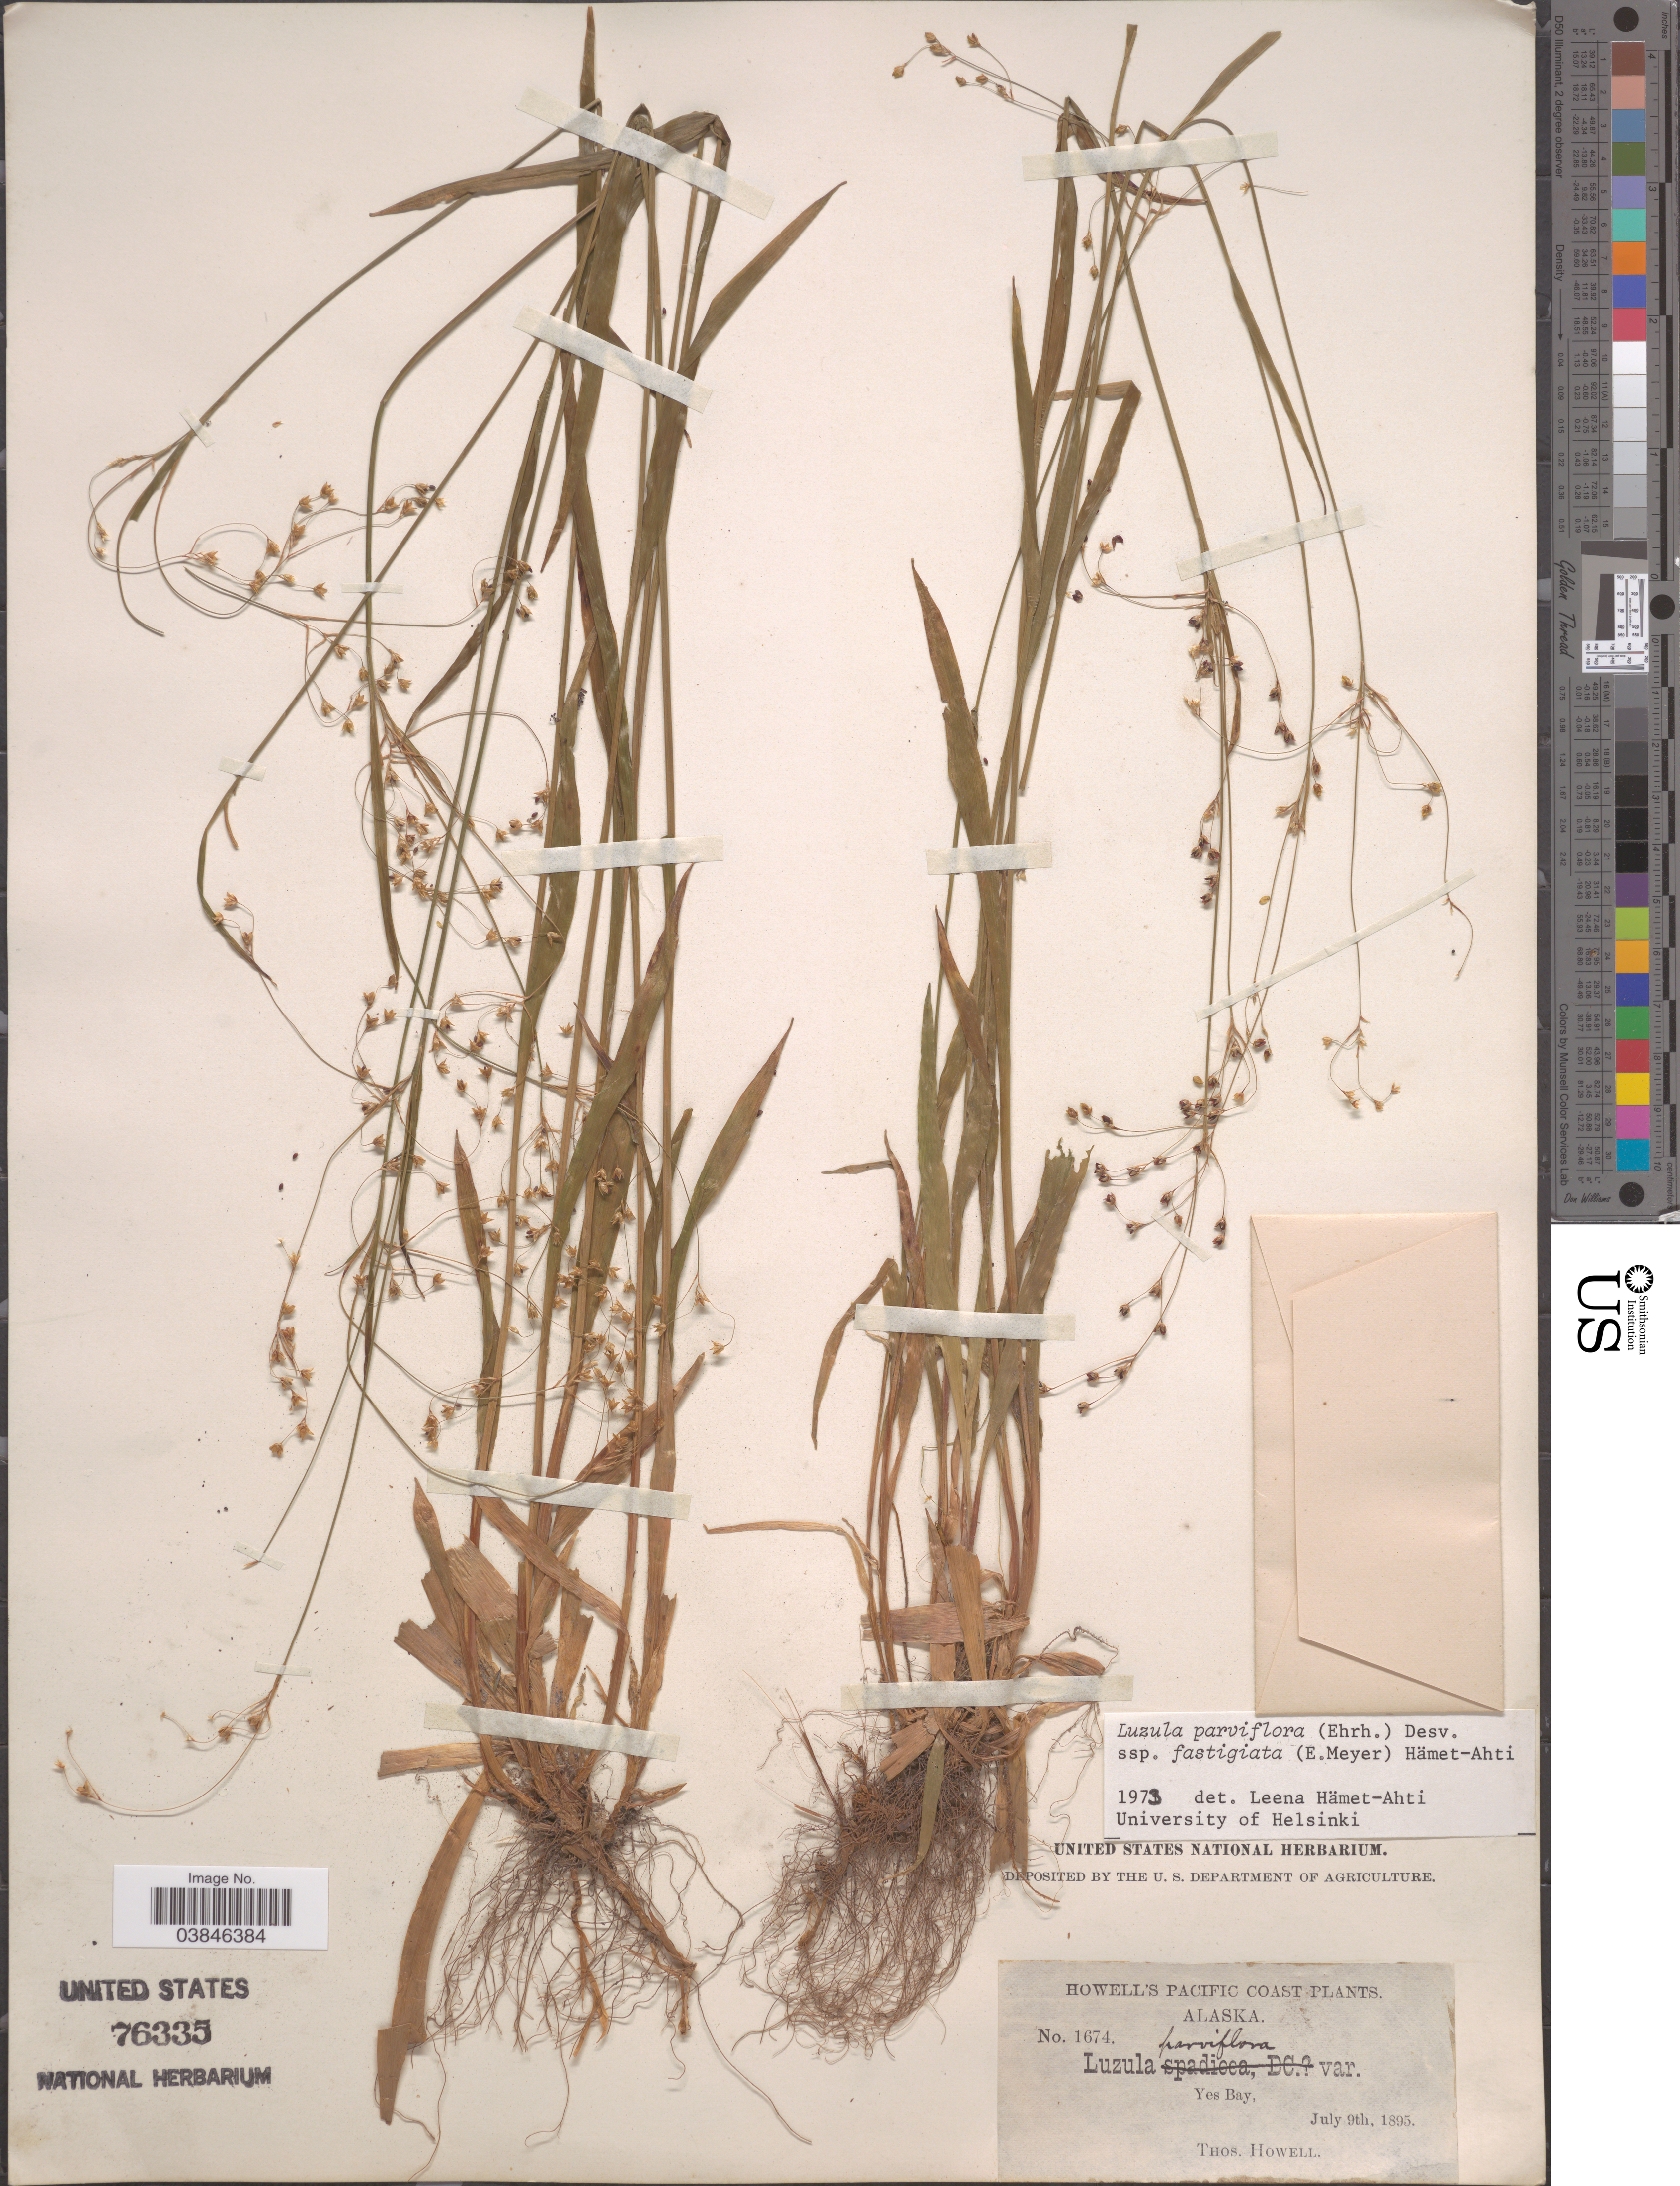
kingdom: Plantae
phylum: Tracheophyta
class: Liliopsida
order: Poales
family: Juncaceae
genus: Luzula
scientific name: Luzula parviflora subsp. fastigiata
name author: Buchenau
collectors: T. Howell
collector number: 1674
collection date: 1895-07-09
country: United States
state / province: Alaska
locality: Pacific Coast. Yes Bay.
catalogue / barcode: US 76335